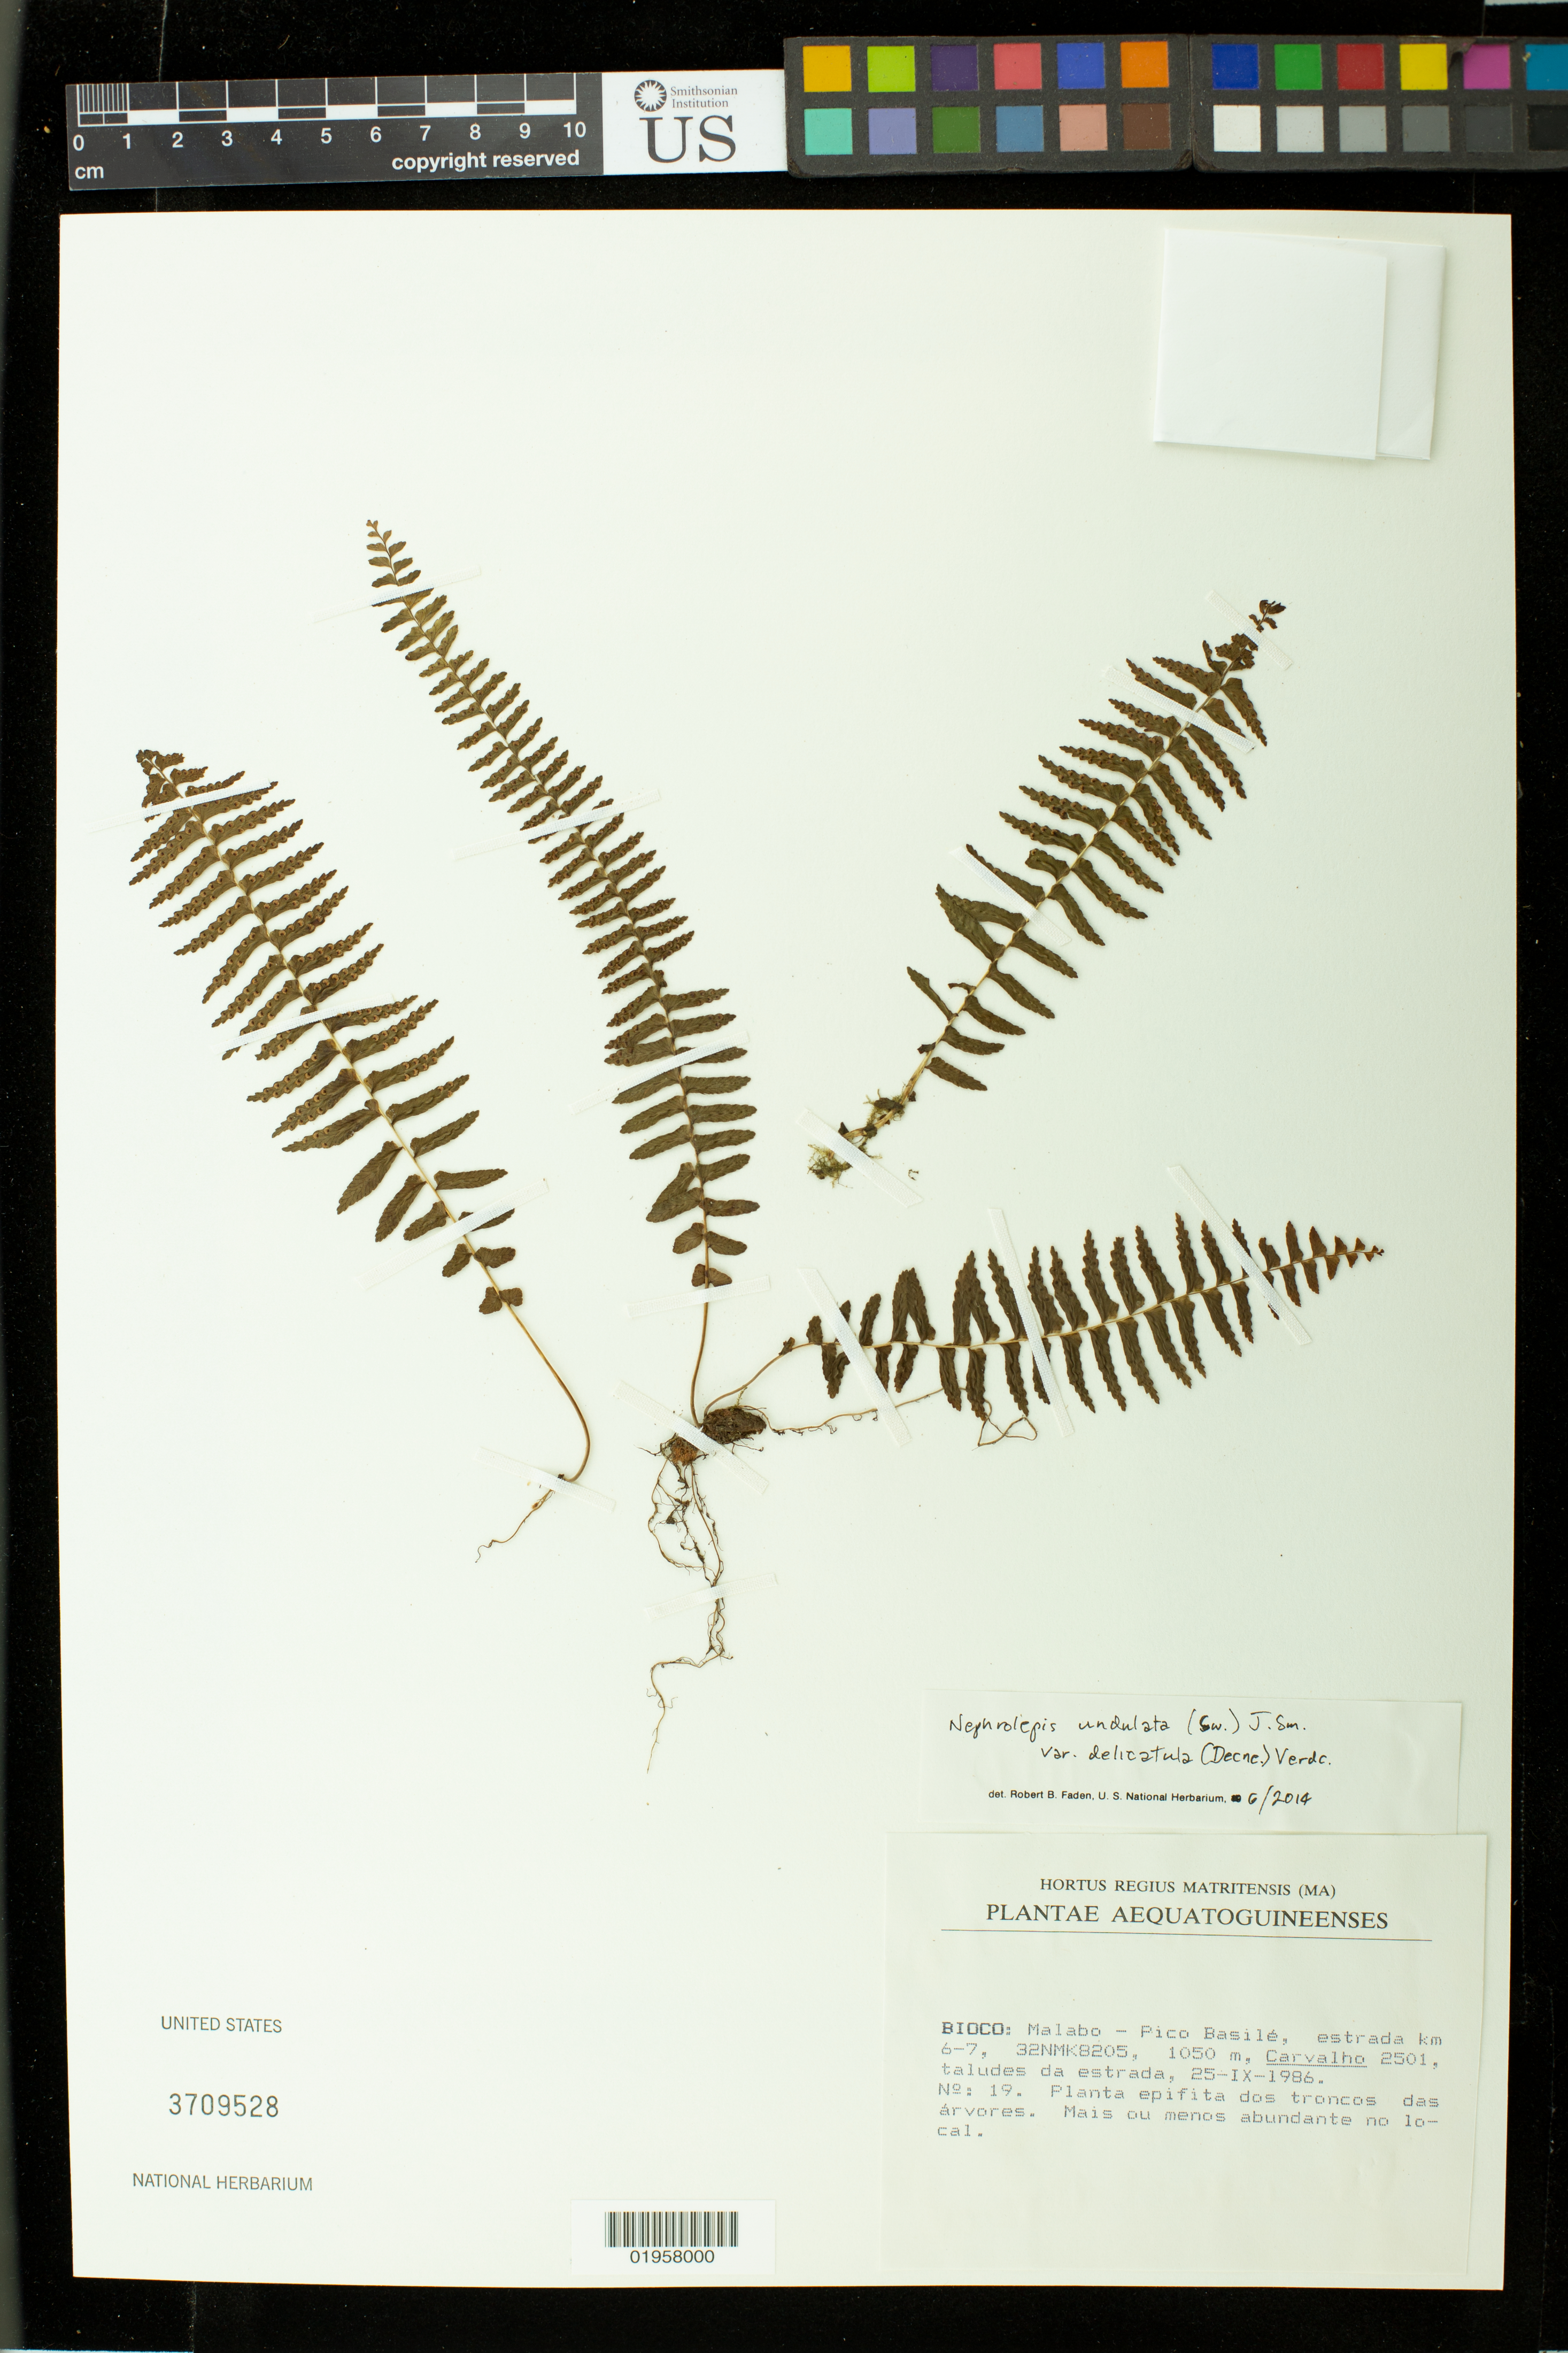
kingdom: Plantae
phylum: Tracheophyta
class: Polypodiopsida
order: Polypodiales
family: Nephrolepidaceae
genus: Nephrolepis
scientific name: Nephrolepis undulata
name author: J. Sm.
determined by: Faden, Robert B., (US), Smithsonian Institution - National Museum of Natural History (UNITED STATES)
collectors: -- Carvalho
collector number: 2501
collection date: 1986-09-25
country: Equatorial Guinea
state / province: Bioko Norte / Bioko Sur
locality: Bioco [Bioko]: Malabo - Pico Basilé, estrada km 6-7, 32NMK8205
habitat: Taludes da estrada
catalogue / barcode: US 3709528